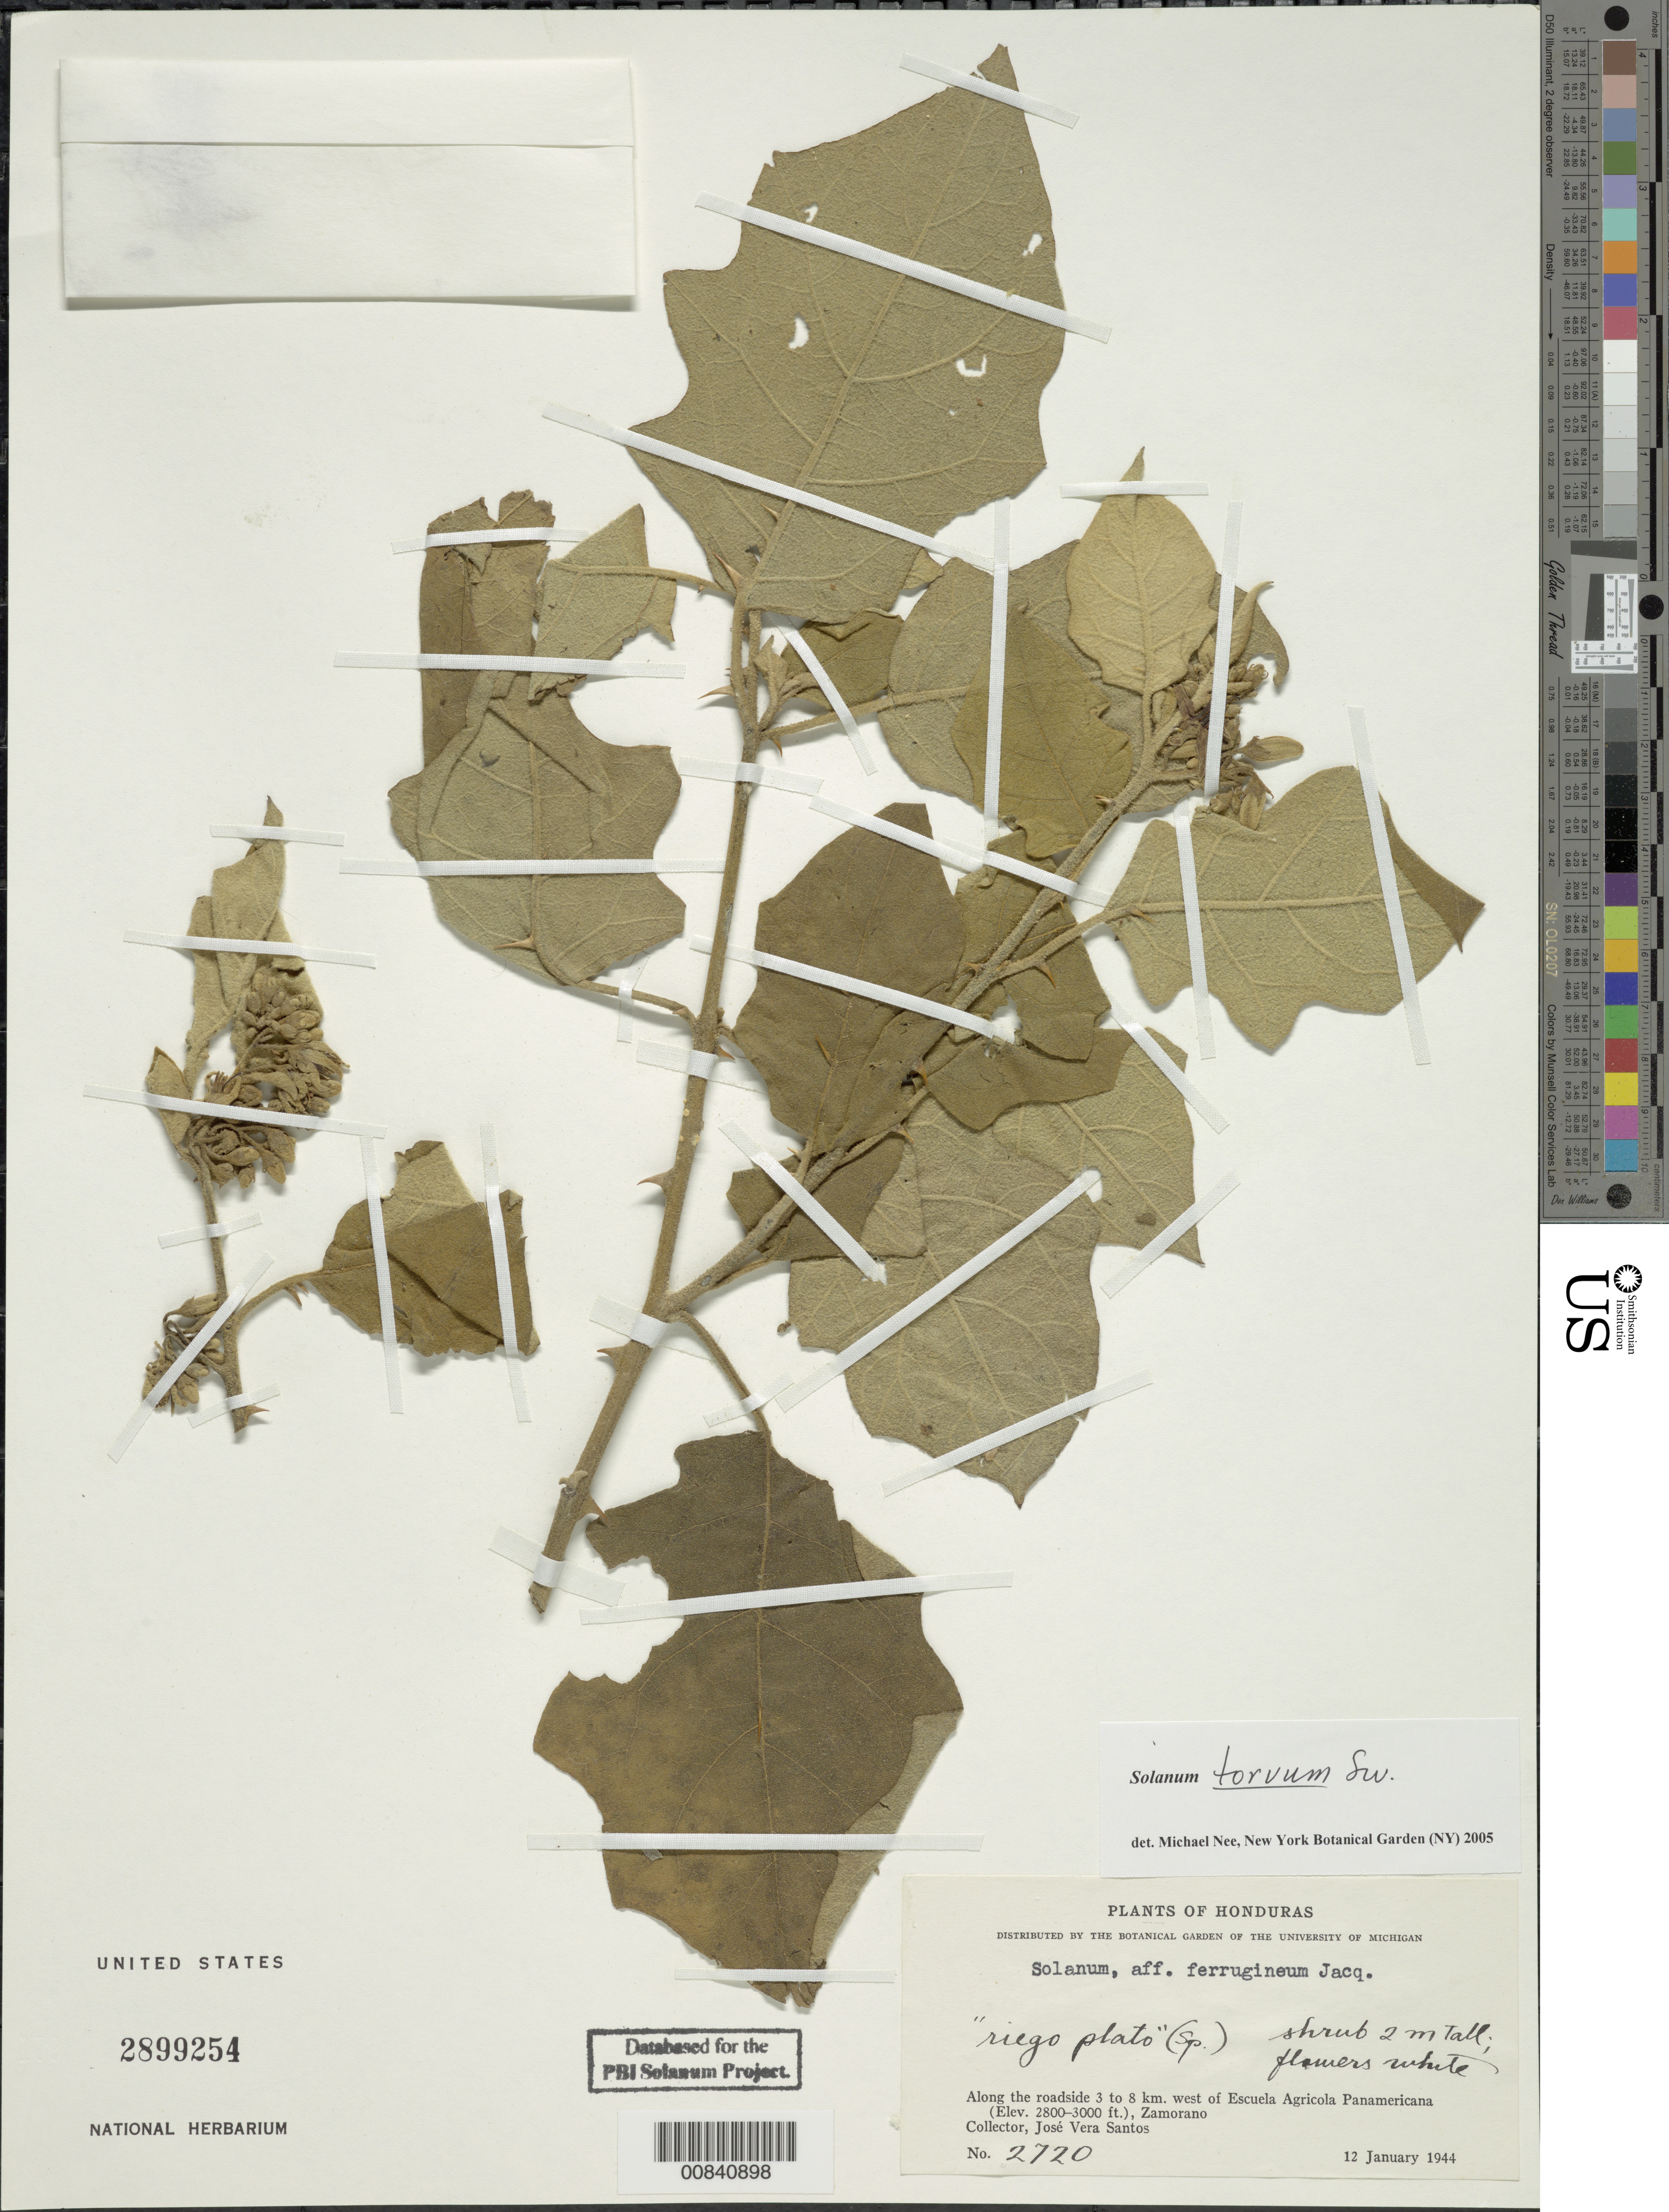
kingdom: Plantae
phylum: Tracheophyta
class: Magnoliopsida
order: Solanales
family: Solanaceae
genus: Solanum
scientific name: Solanum torvum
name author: Sw.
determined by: Nee, Michael H.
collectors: J. V. Santos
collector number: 2720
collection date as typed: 12 Jan 1944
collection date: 1944-01-12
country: Honduras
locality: Along the roadside, 3-8 km W of Escuela Agricola Panamaericana Zamorano.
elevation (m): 853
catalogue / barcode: US 2899254